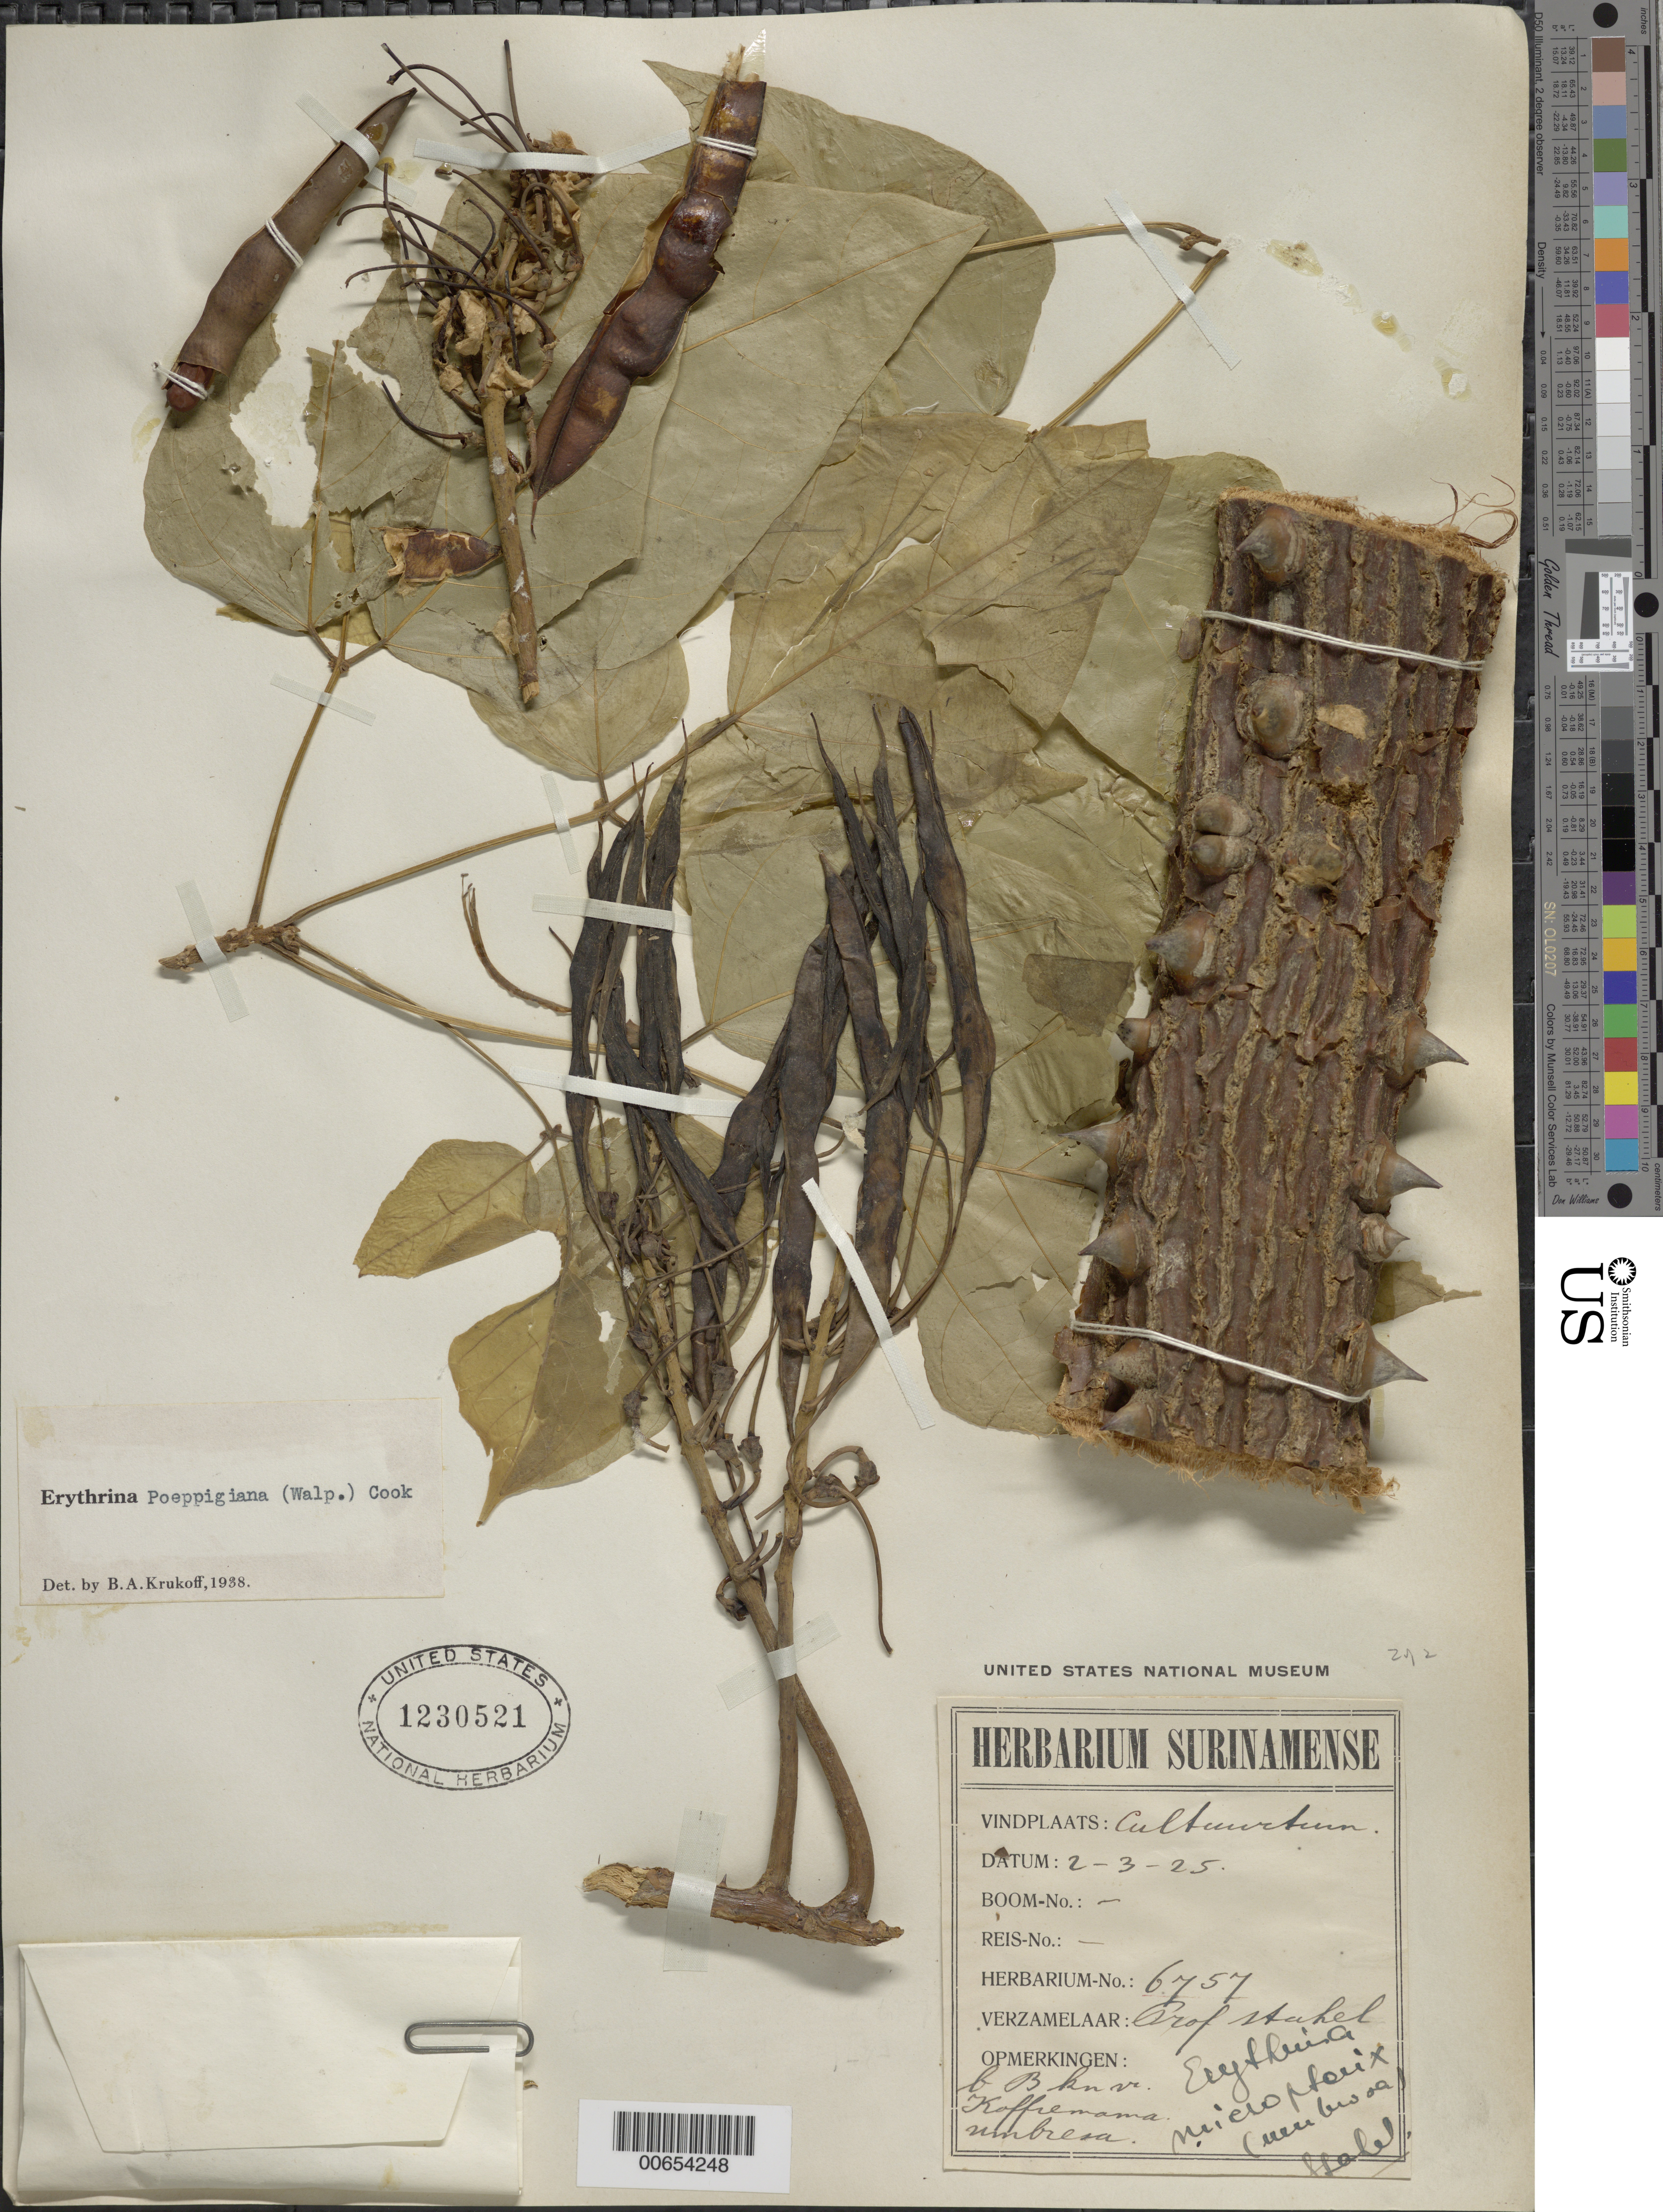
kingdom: Plantae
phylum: Tracheophyta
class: Magnoliopsida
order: Fabales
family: Fabaceae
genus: Erythrina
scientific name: Erythrina poeppigiana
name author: (Walp.) O.F. Cook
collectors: -. Stahel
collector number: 6757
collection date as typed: Transcribed d/m/y: 2/3/25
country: Suriname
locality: Cultuurtuin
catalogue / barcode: US 1230521